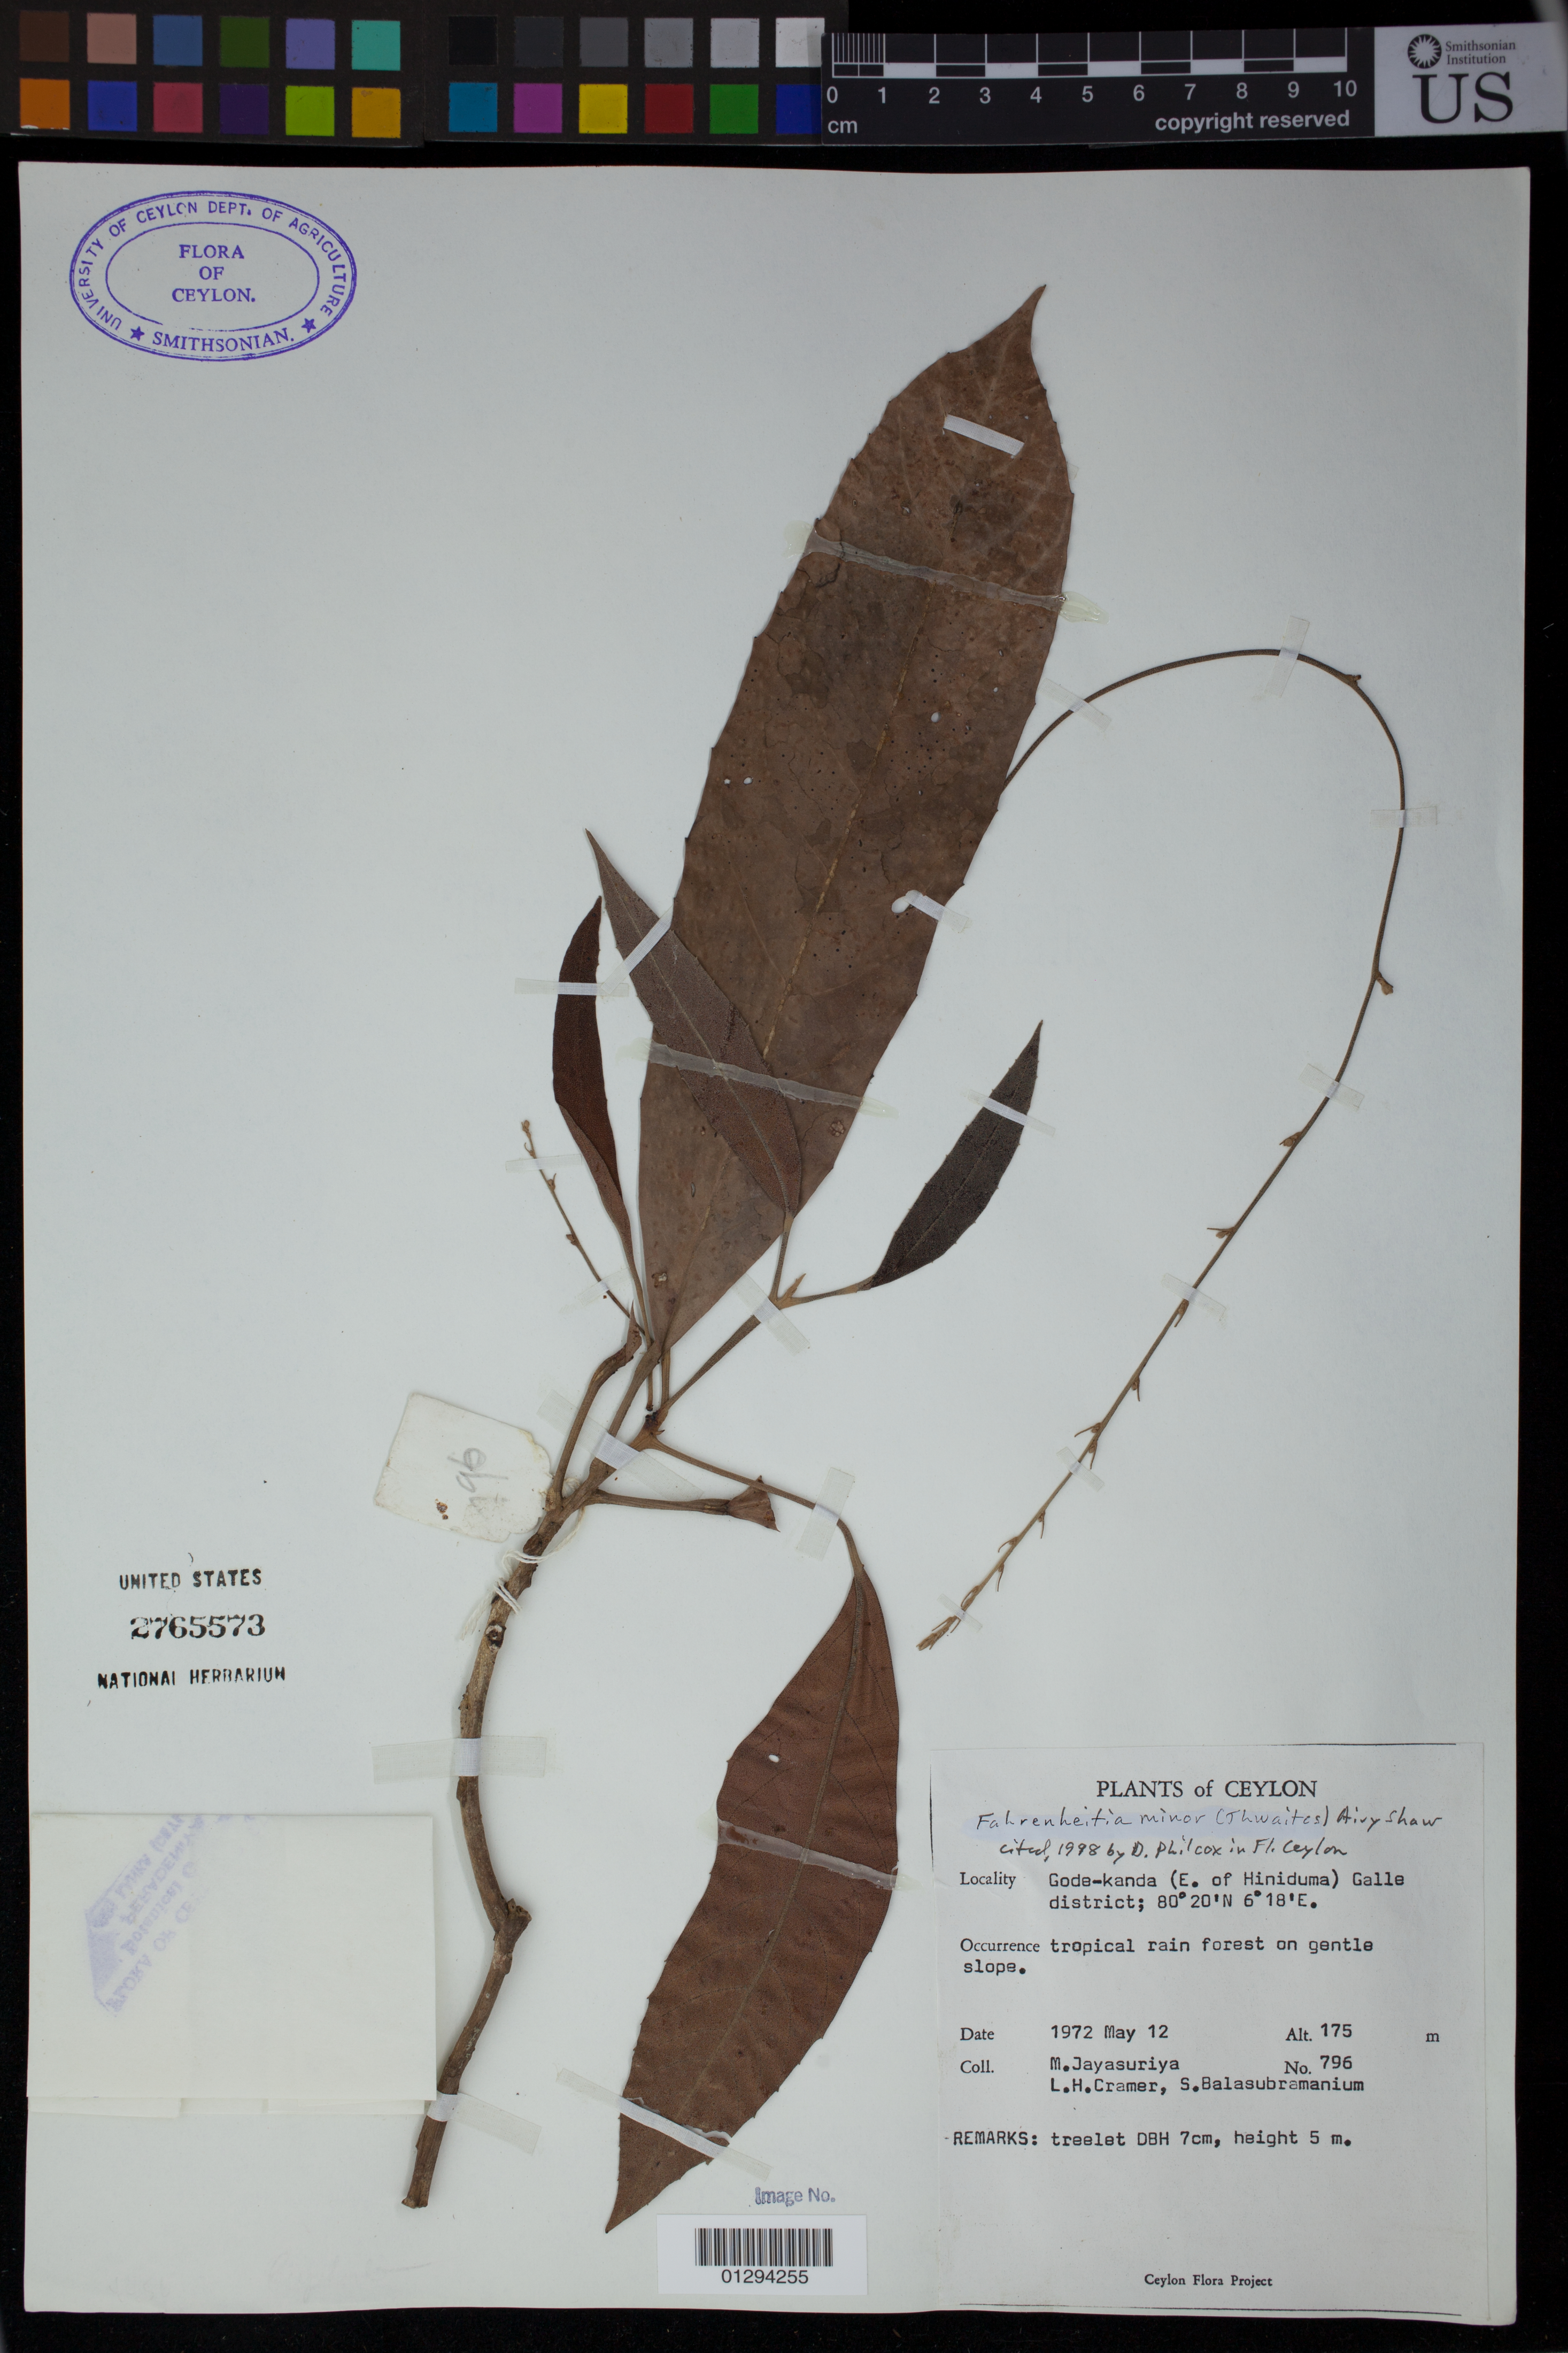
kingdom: Plantae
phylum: Tracheophyta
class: Magnoliopsida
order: Malpighiales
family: Euphorbiaceae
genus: Fahrenheitia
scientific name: Fahrenheitia minor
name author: (Thwaites) Airy Shaw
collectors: M. Jayasuriya, L. H. Cramer & S. Balasubramanium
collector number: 796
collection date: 1972-05-12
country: Sri Lanka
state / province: Southern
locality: Gode-kanda (E. of Hiniduma) Galle district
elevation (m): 175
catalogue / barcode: US 2765573